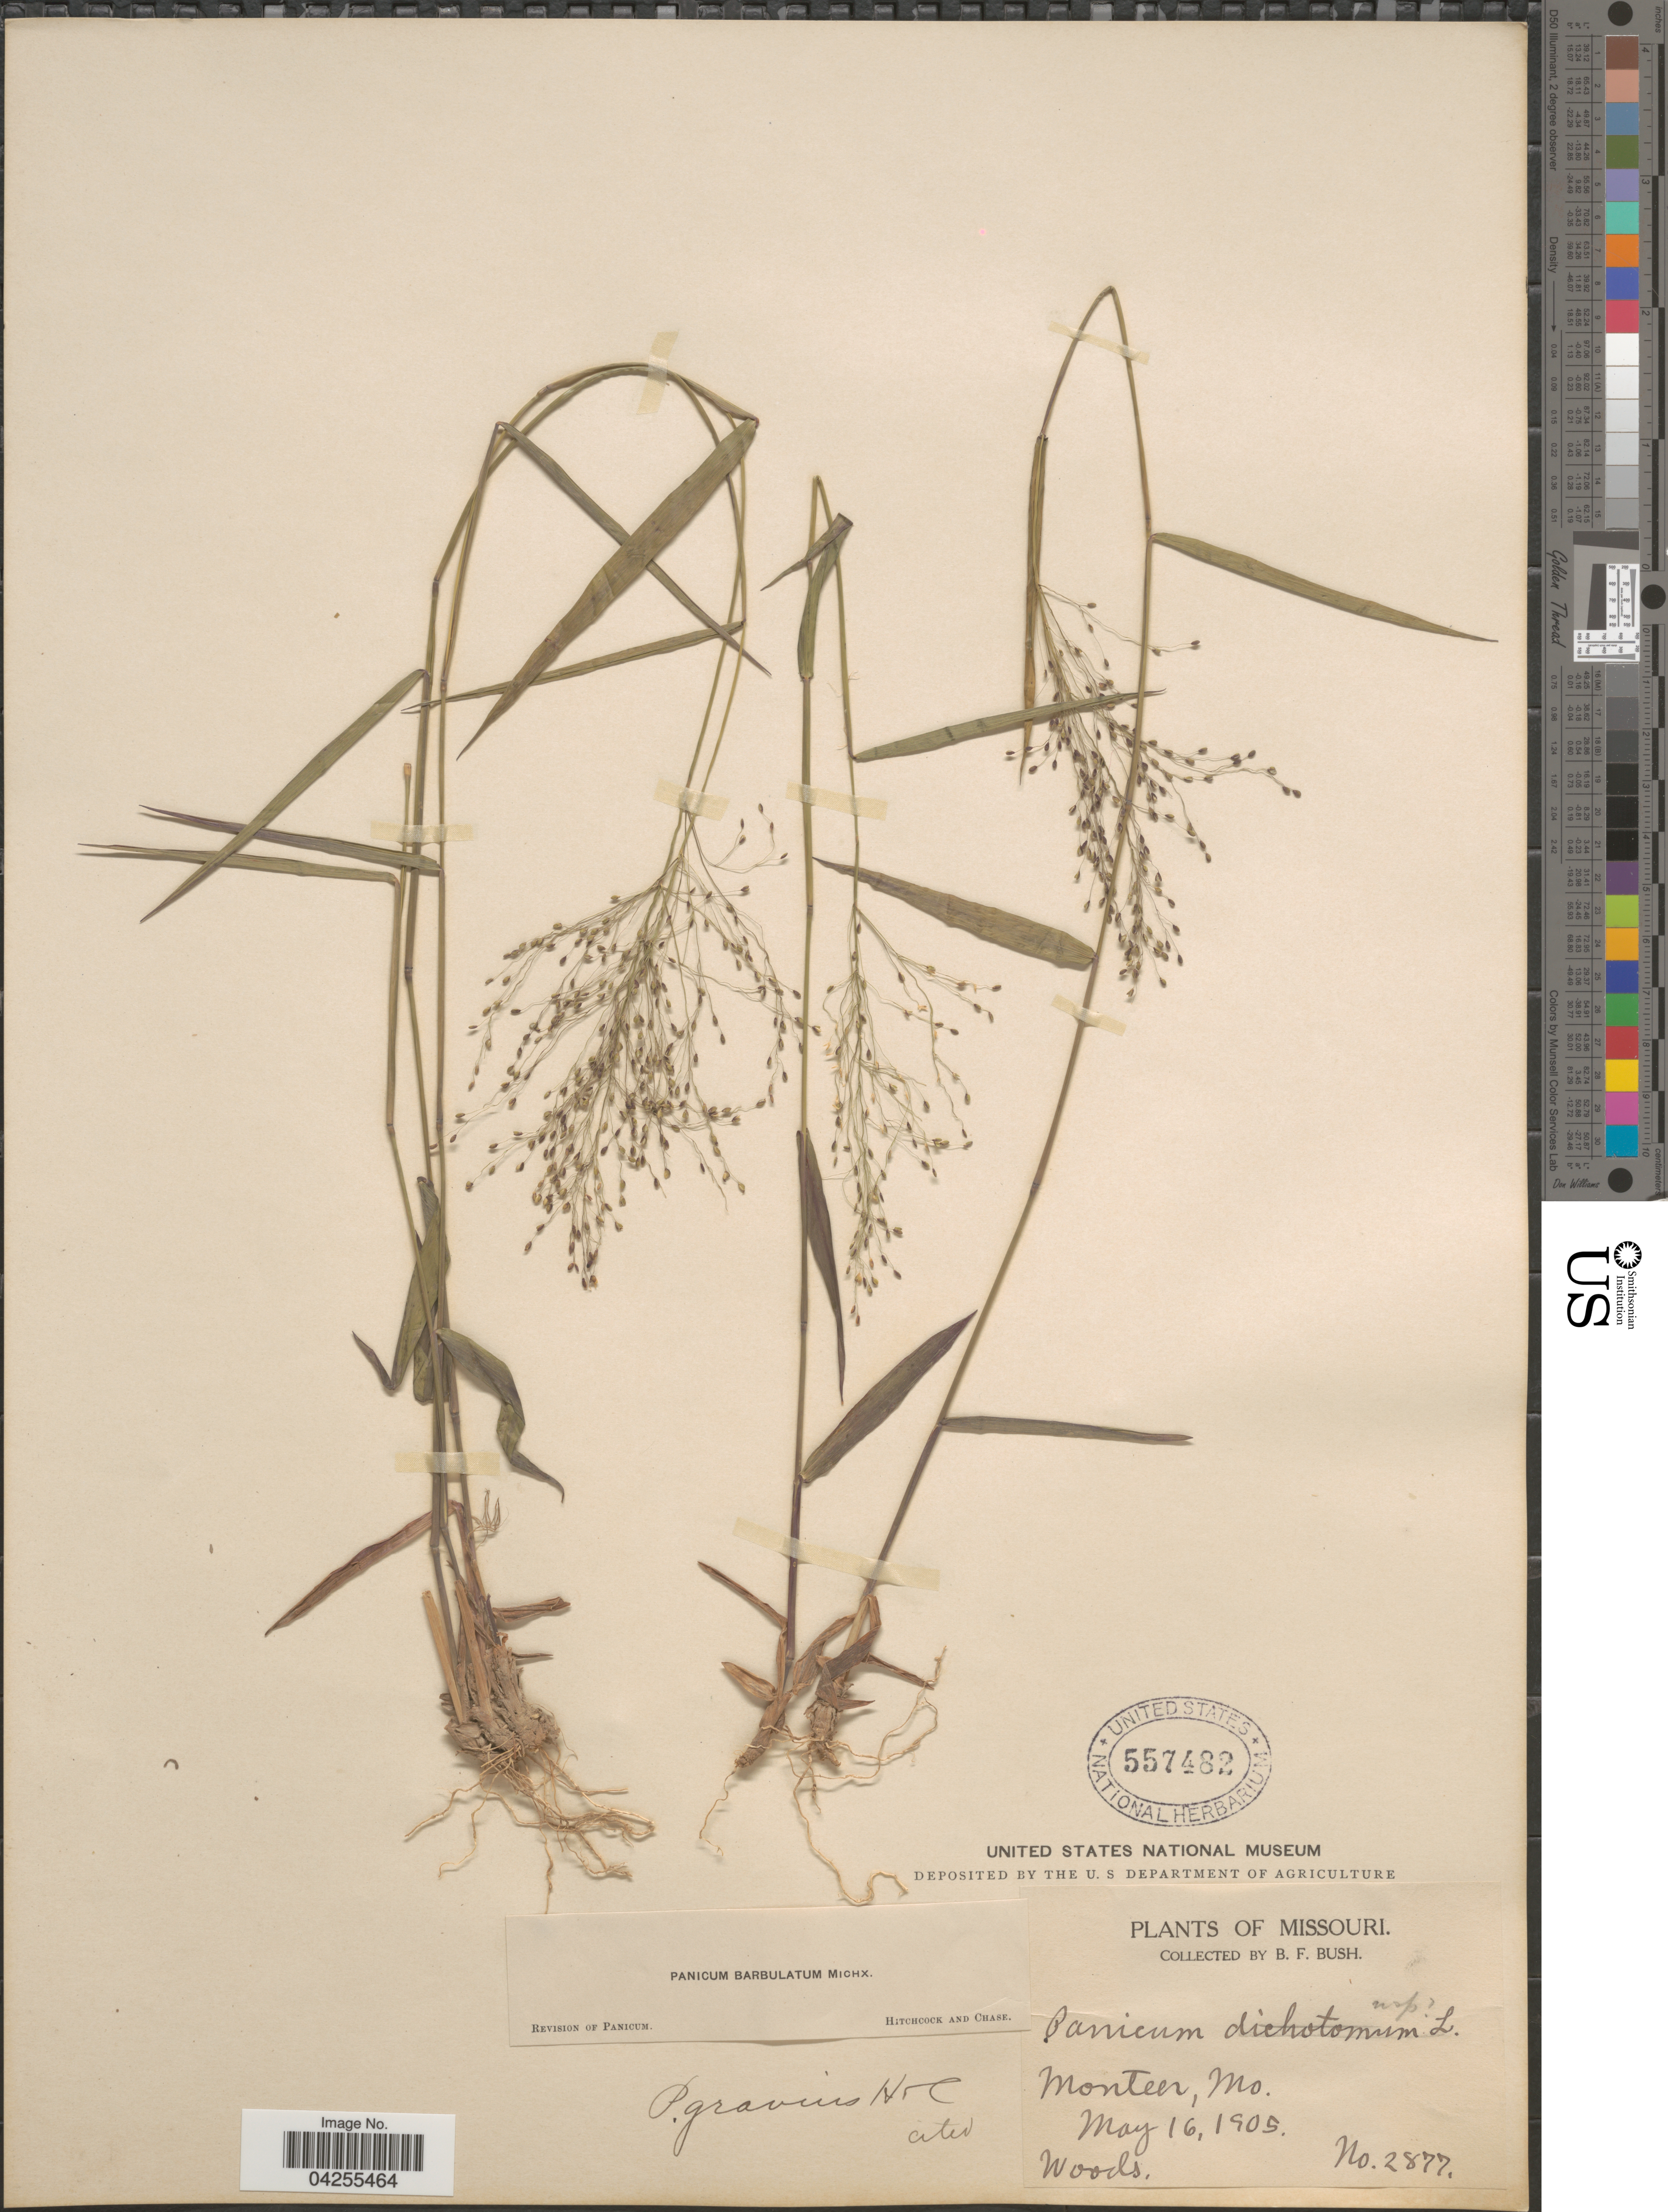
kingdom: Plantae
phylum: Tracheophyta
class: Liliopsida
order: Poales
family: Poaceae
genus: Dichanthelium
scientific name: Dichanthelium dichotomum var. dichotomum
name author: (L.) Gould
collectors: B. F. Bush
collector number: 2877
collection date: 1905-05-16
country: United States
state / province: Missouri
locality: Monteer.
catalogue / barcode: US 557482